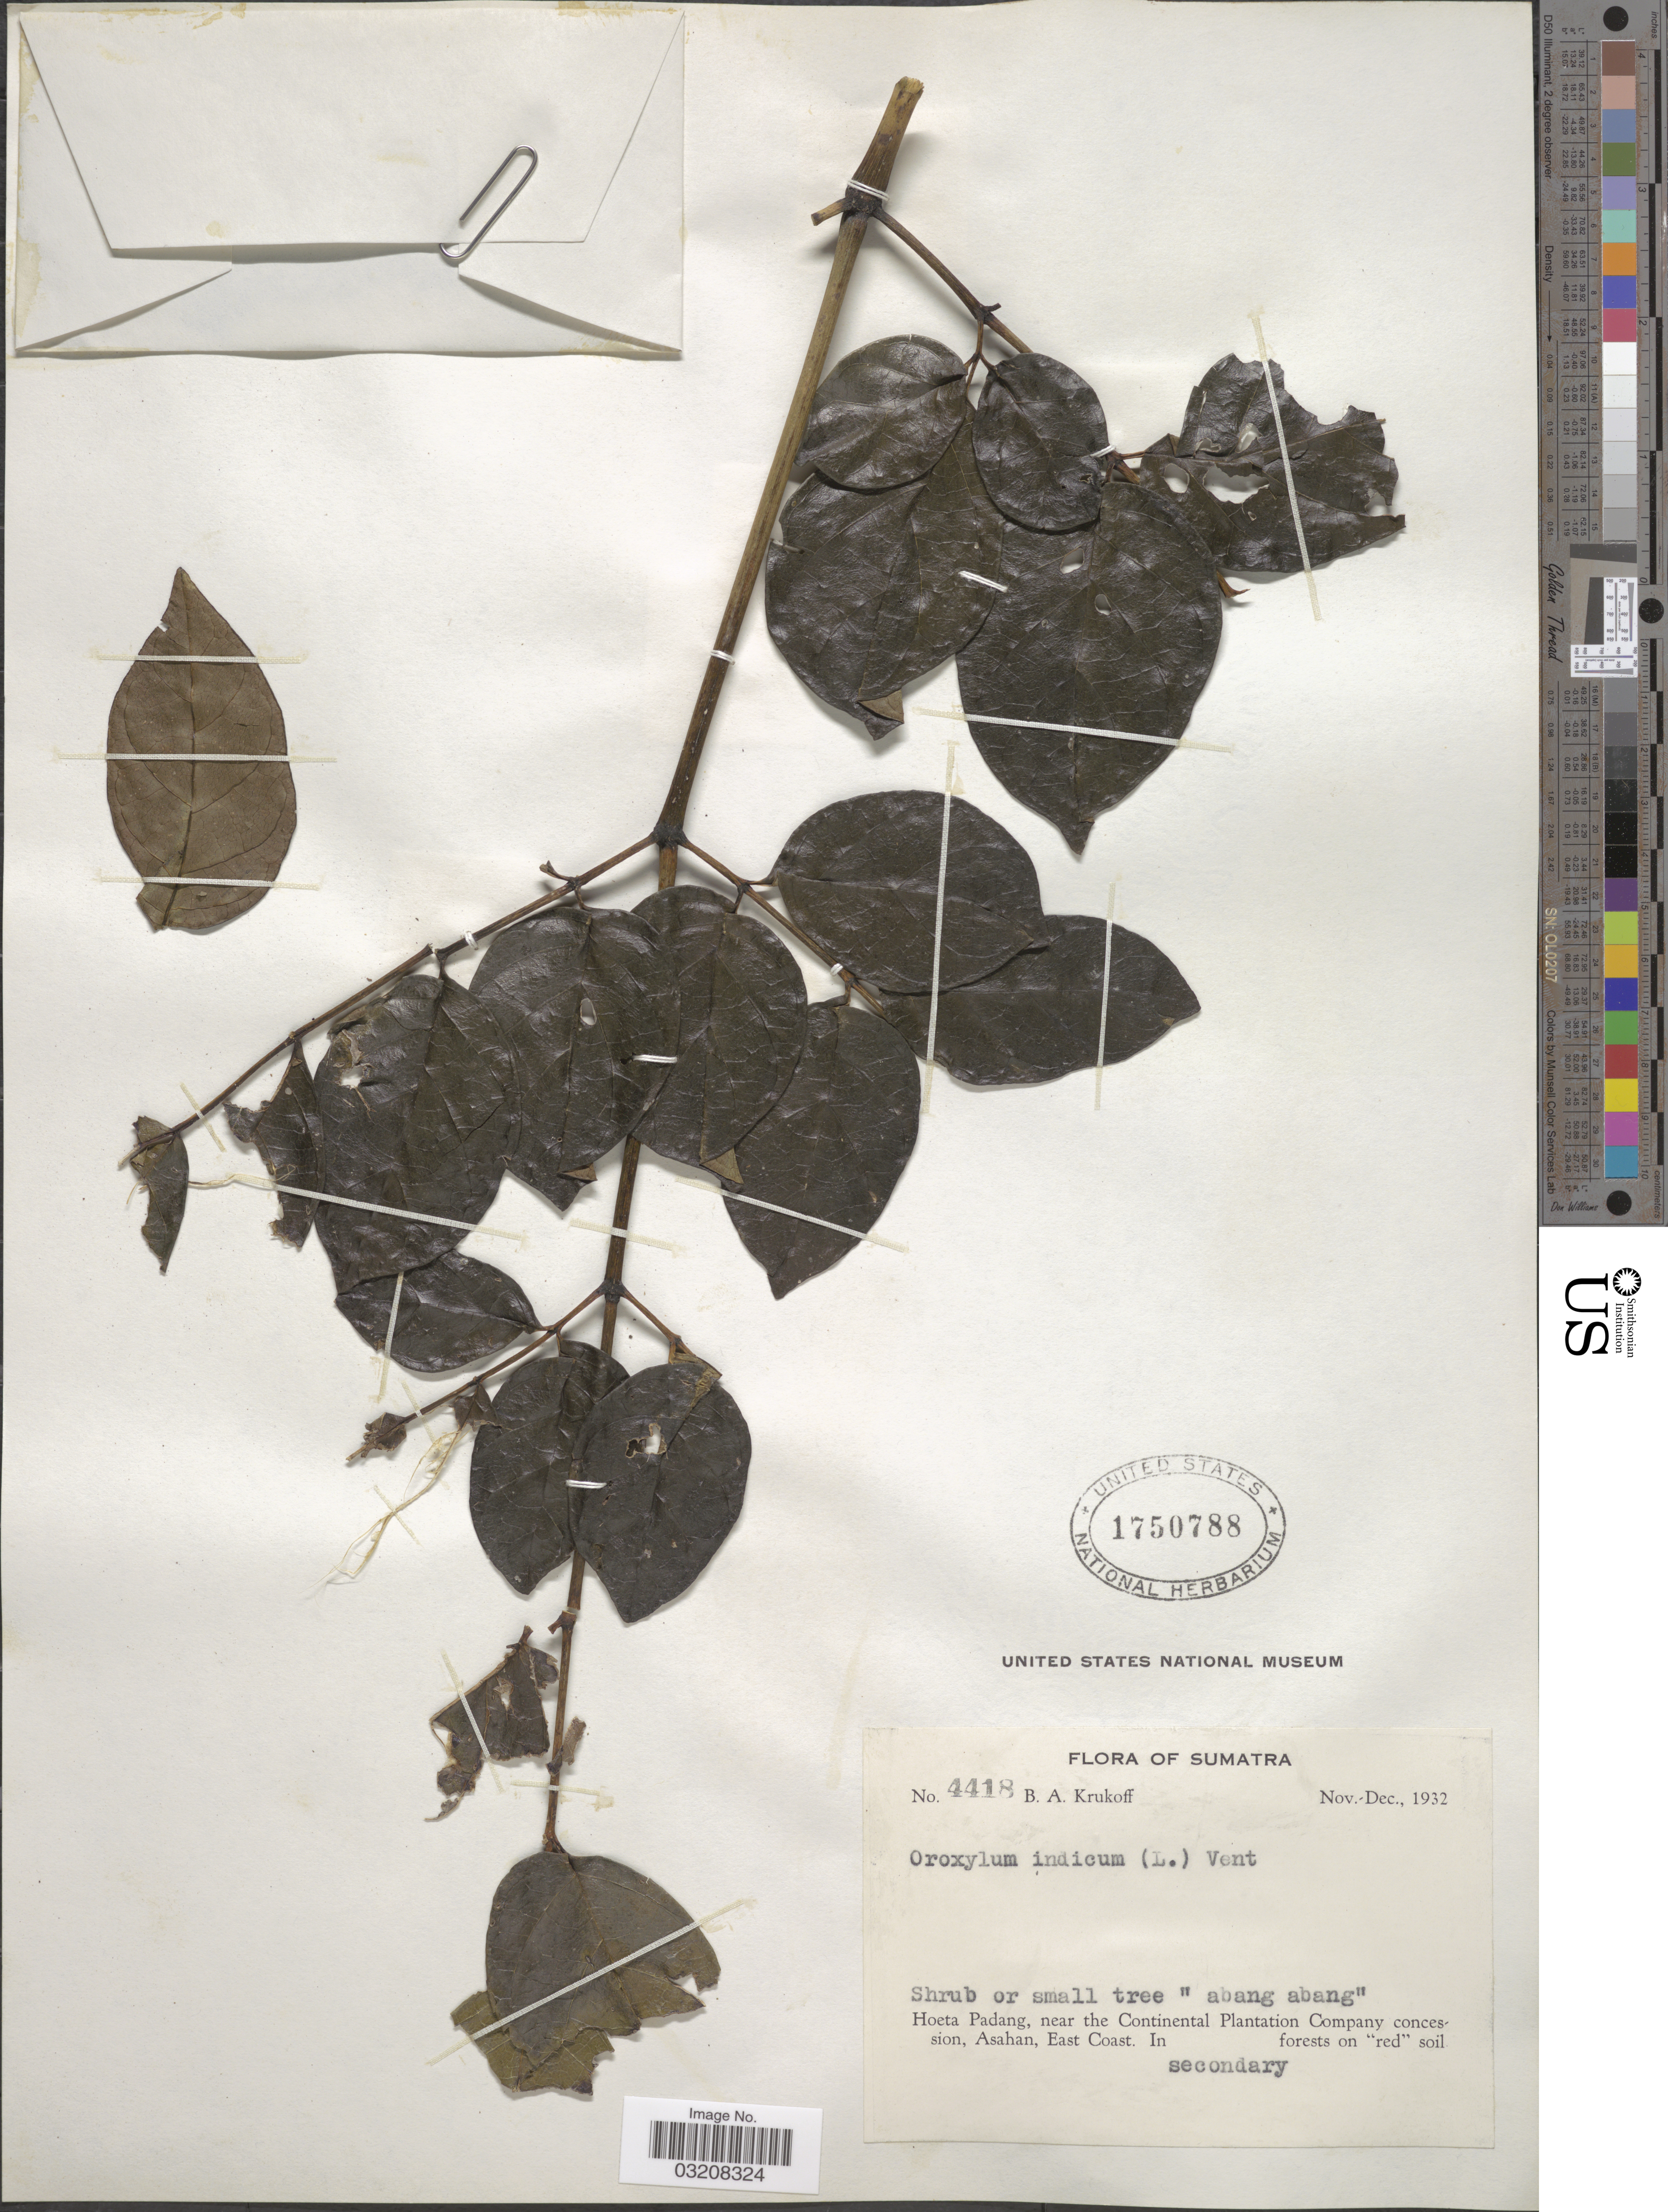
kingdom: Plantae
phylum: Tracheophyta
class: Magnoliopsida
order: Lamiales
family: Bignoniaceae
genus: Oroxylum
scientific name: Oroxylum indicum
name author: (L.) Kurz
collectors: B. A. Krukoff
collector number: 4418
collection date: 1932-11/1932-12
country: Indonesia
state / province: Sumatra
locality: Hoeta Padang, near the Continental Plantation Company concession, Asahan, East Coast.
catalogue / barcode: US 1750788